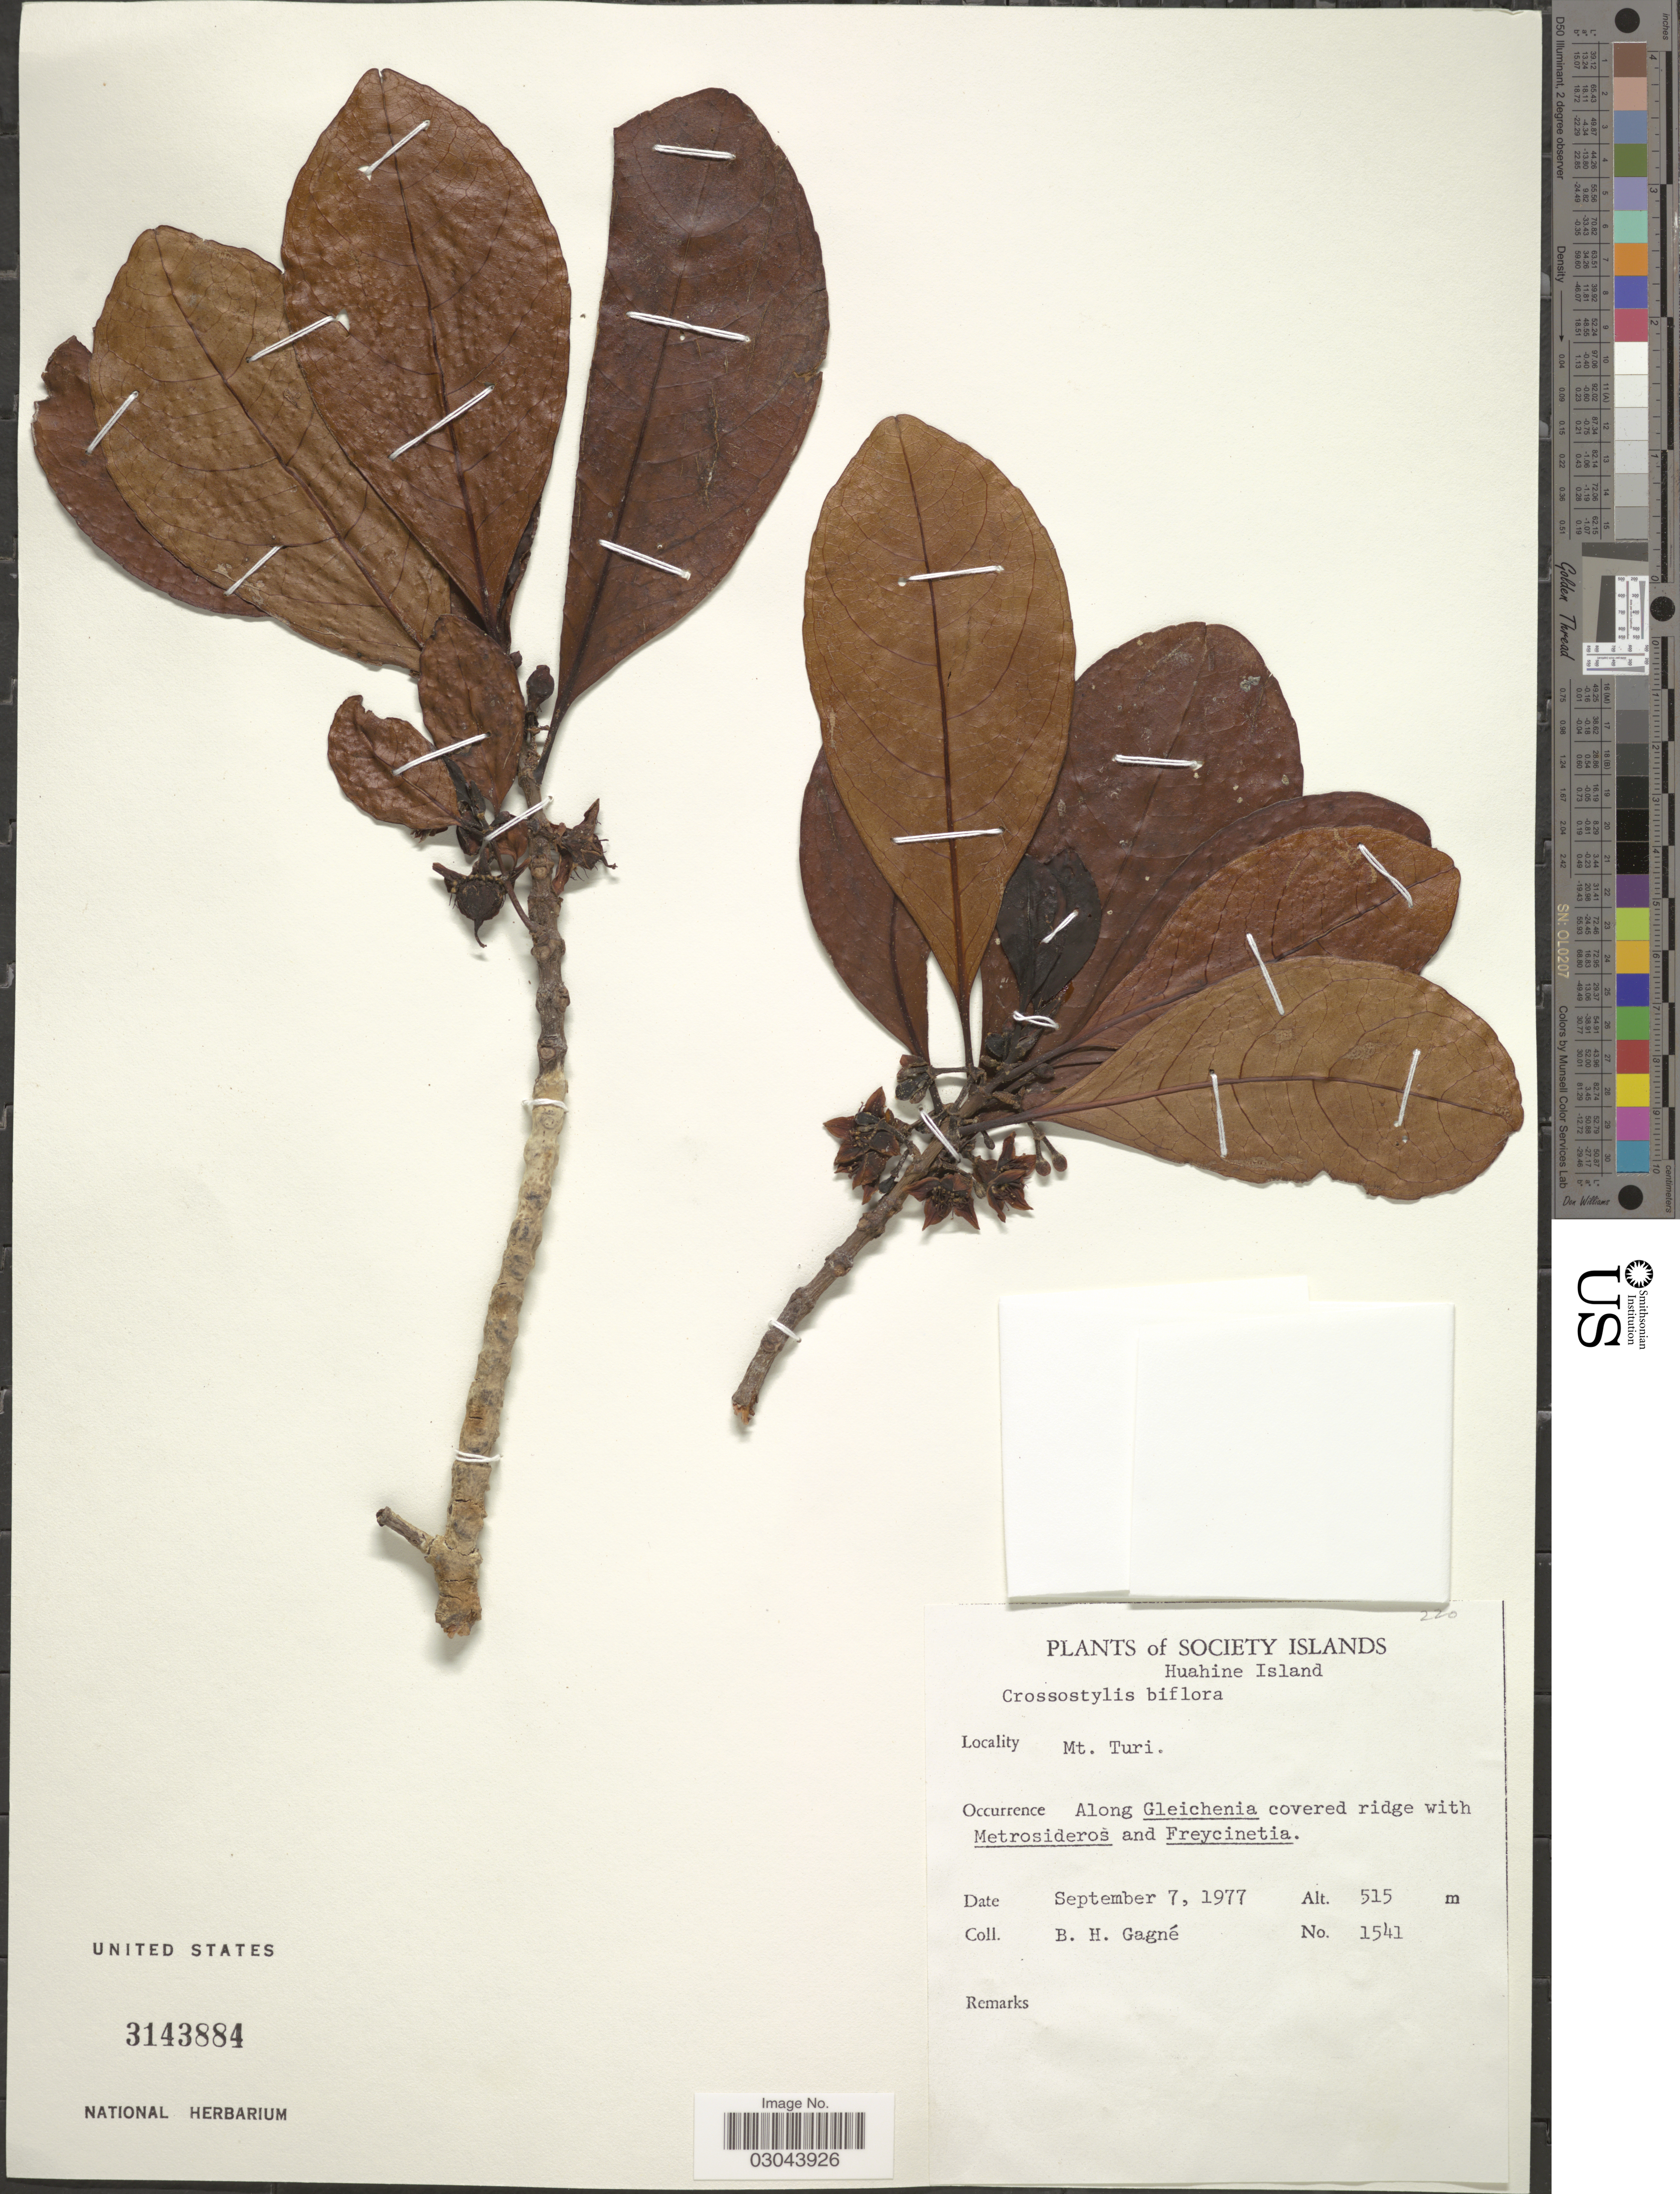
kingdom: Plantae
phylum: Tracheophyta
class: Magnoliopsida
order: Malpighiales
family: Rhizophoraceae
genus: Crossostylis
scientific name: Crossostylis biflora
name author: J.R. Forst. & G. Forst.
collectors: B. H. Gagné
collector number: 1541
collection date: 1977-09-07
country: French Polynesia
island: Huahine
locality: Society Islands. Huahine Island. Mt. Turi.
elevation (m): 515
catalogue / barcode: US 3143884